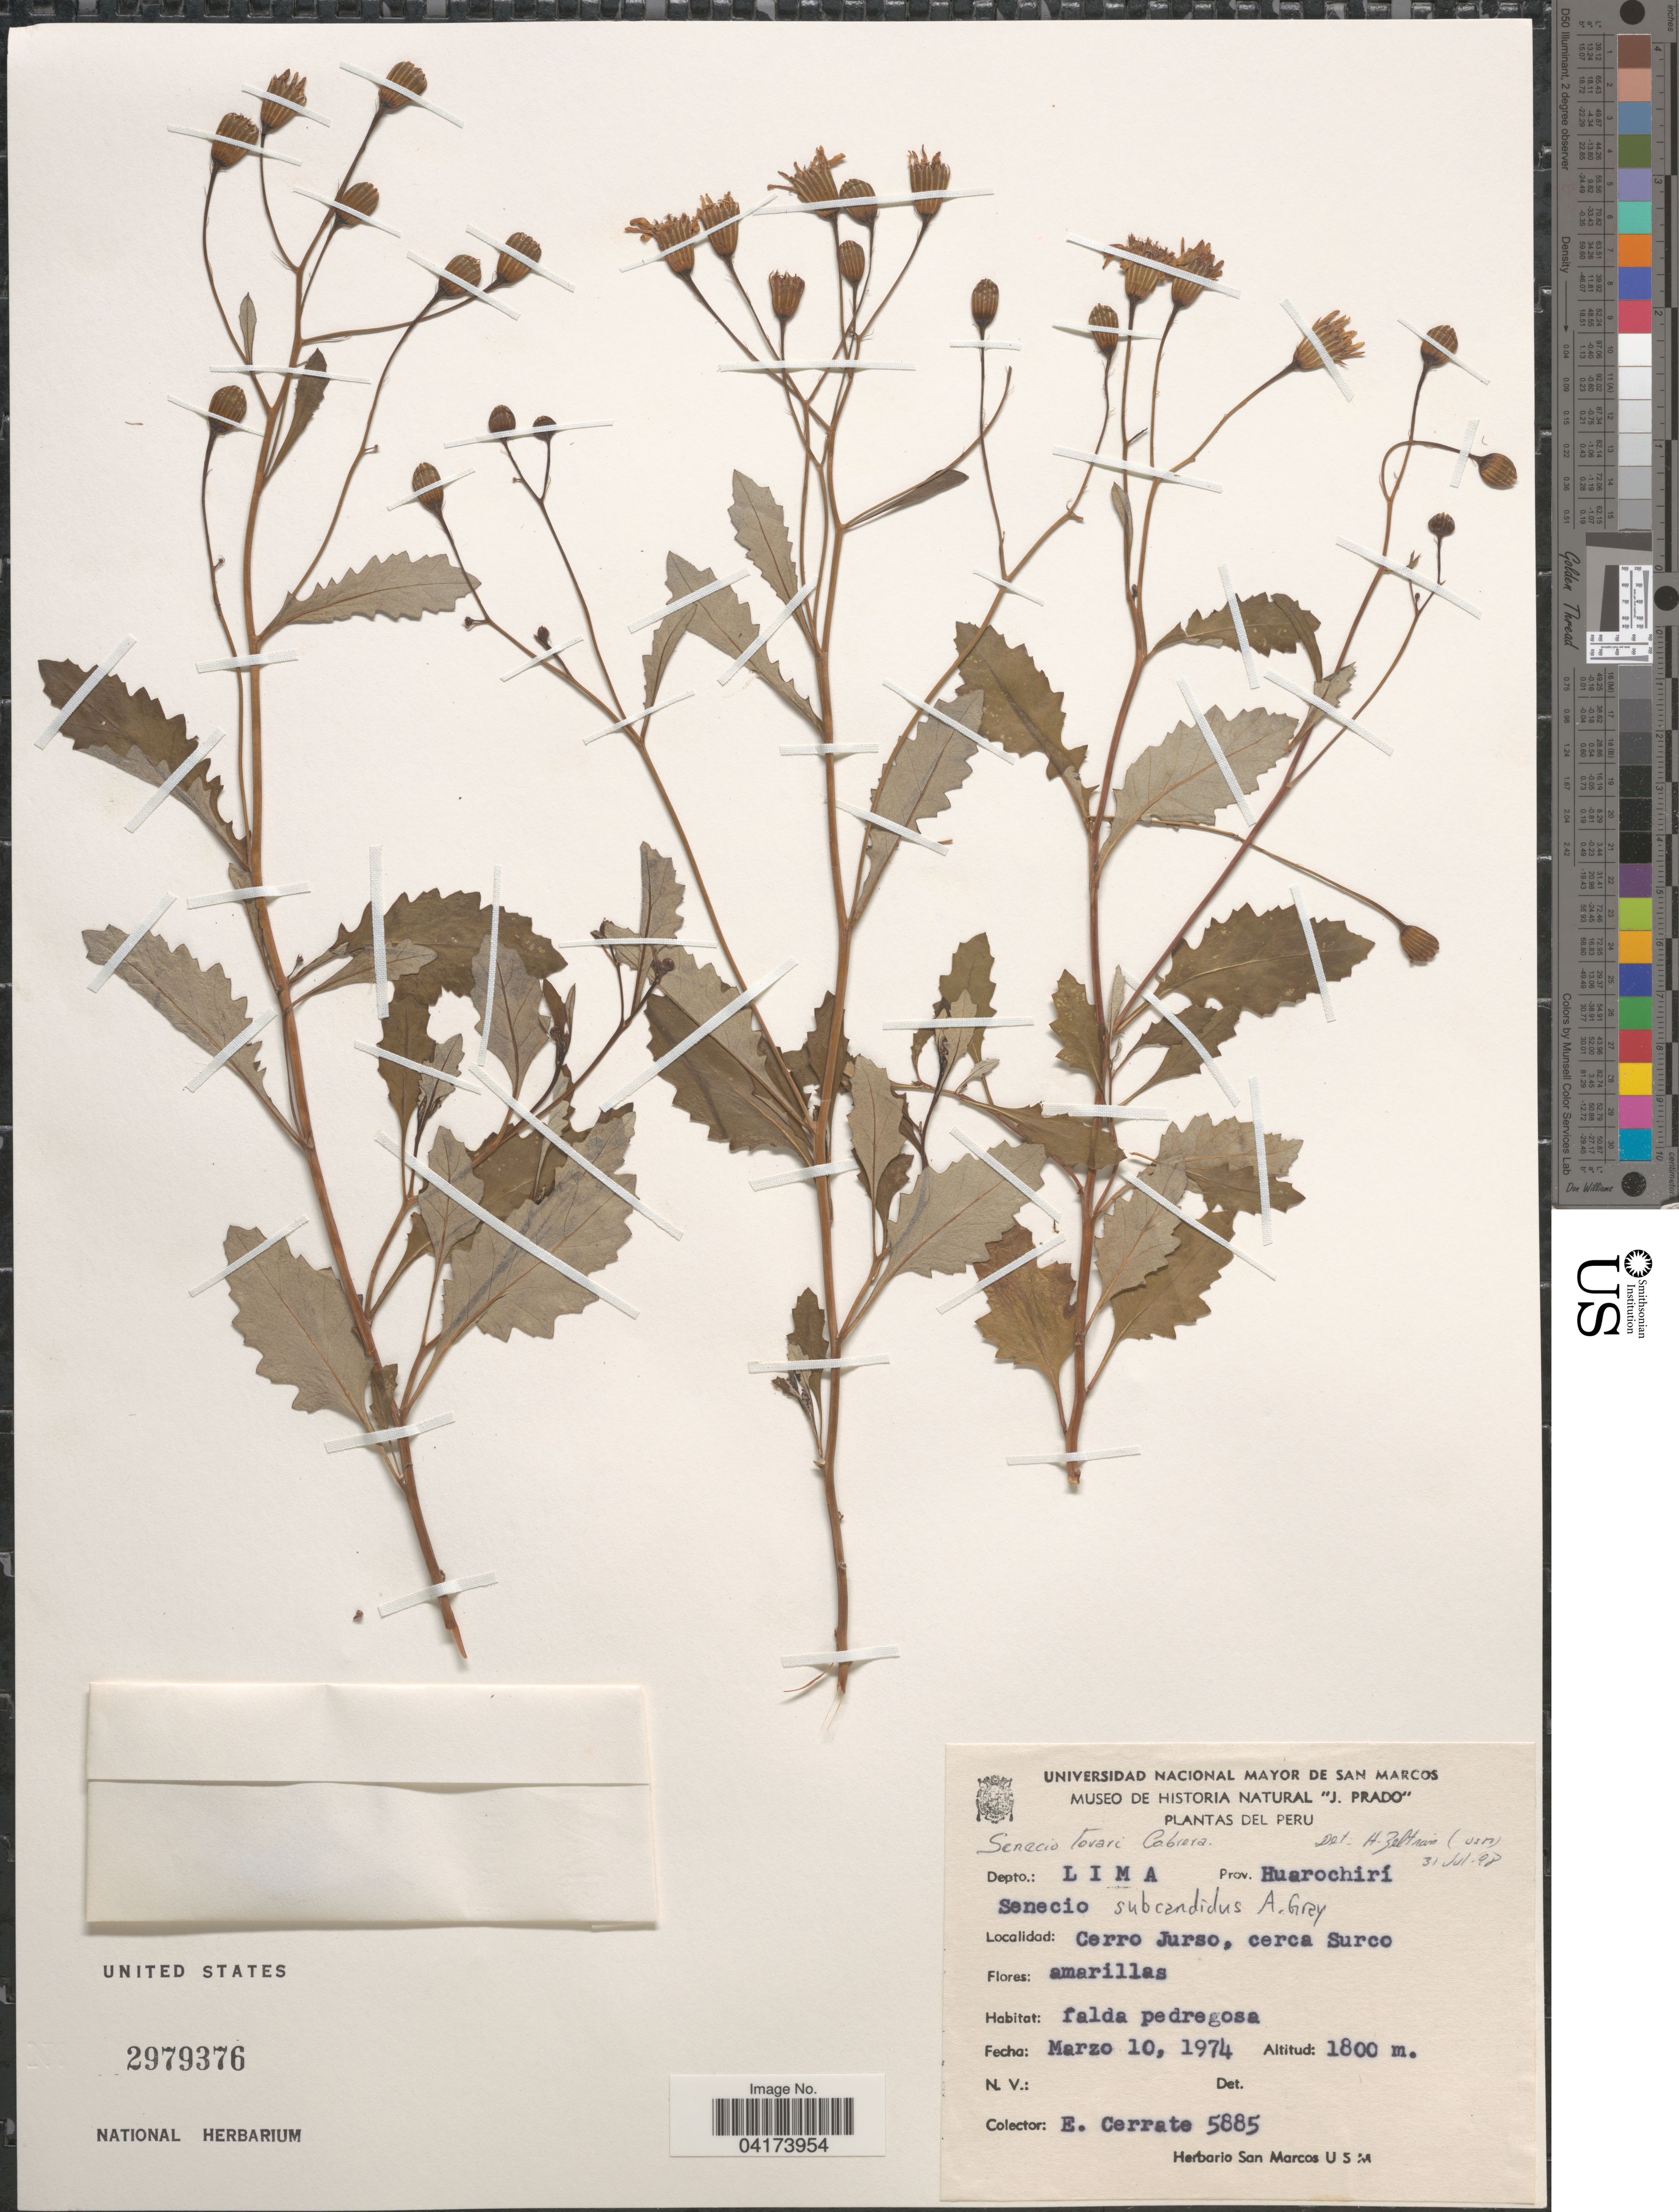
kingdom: Plantae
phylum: Tracheophyta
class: Magnoliopsida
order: Asterales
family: Asteraceae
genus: Senecio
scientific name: Senecio subcandidus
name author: A. Gray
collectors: E. Cerrate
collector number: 5885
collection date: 1974-03-10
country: Peru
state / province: Lima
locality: Depto.: Lima. Prov. Huarochirí. Cerro Jurso, cerca Surco.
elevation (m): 1800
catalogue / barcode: US 2979376